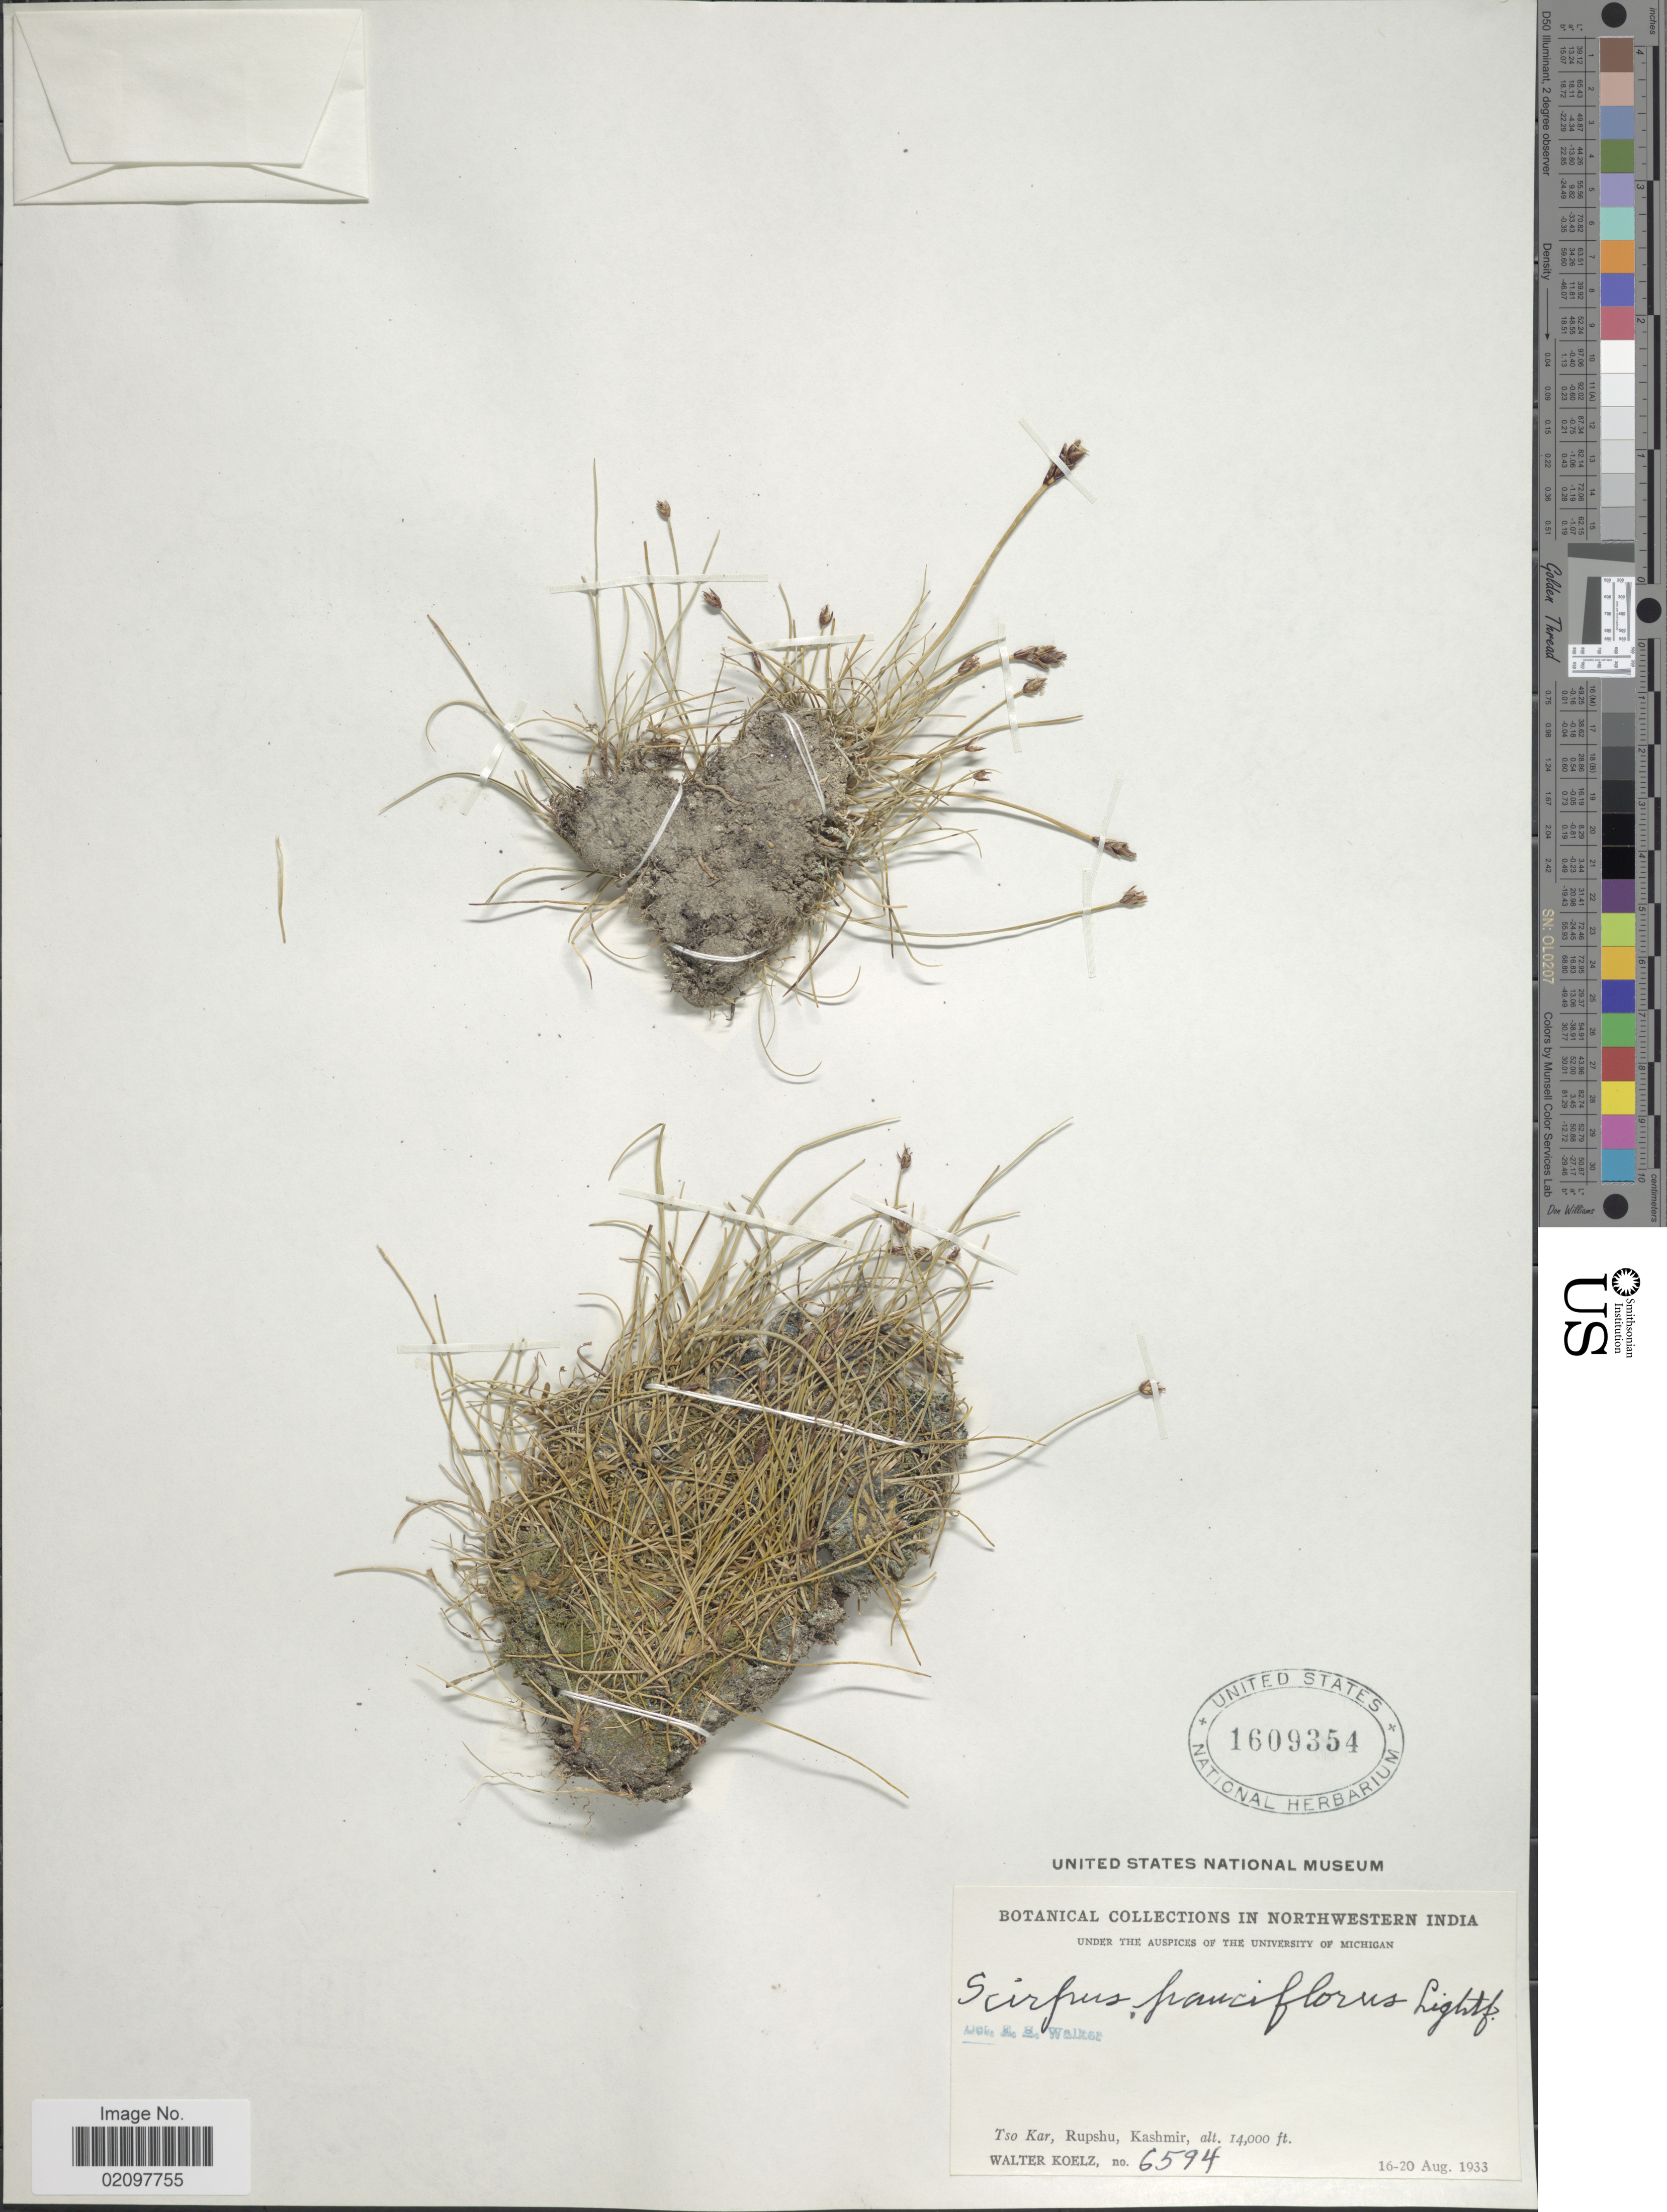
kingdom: Plantae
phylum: Tracheophyta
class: Liliopsida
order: Poales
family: Cyperaceae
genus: Eleocharis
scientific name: Eleocharis quinqueflora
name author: (Hartmann) O. Schwarz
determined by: Strong, Mark T., (BOT), Smithsonian Institution - National Museum of Natural History (UNITED STATES)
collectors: W. N. Koelz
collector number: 6594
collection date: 1933-08-16/1933-08-20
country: India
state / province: Jammu and Kashmir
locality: Northwestern India. Tso Kar, Rupshu, Kashmir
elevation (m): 4267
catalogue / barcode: US 1609354